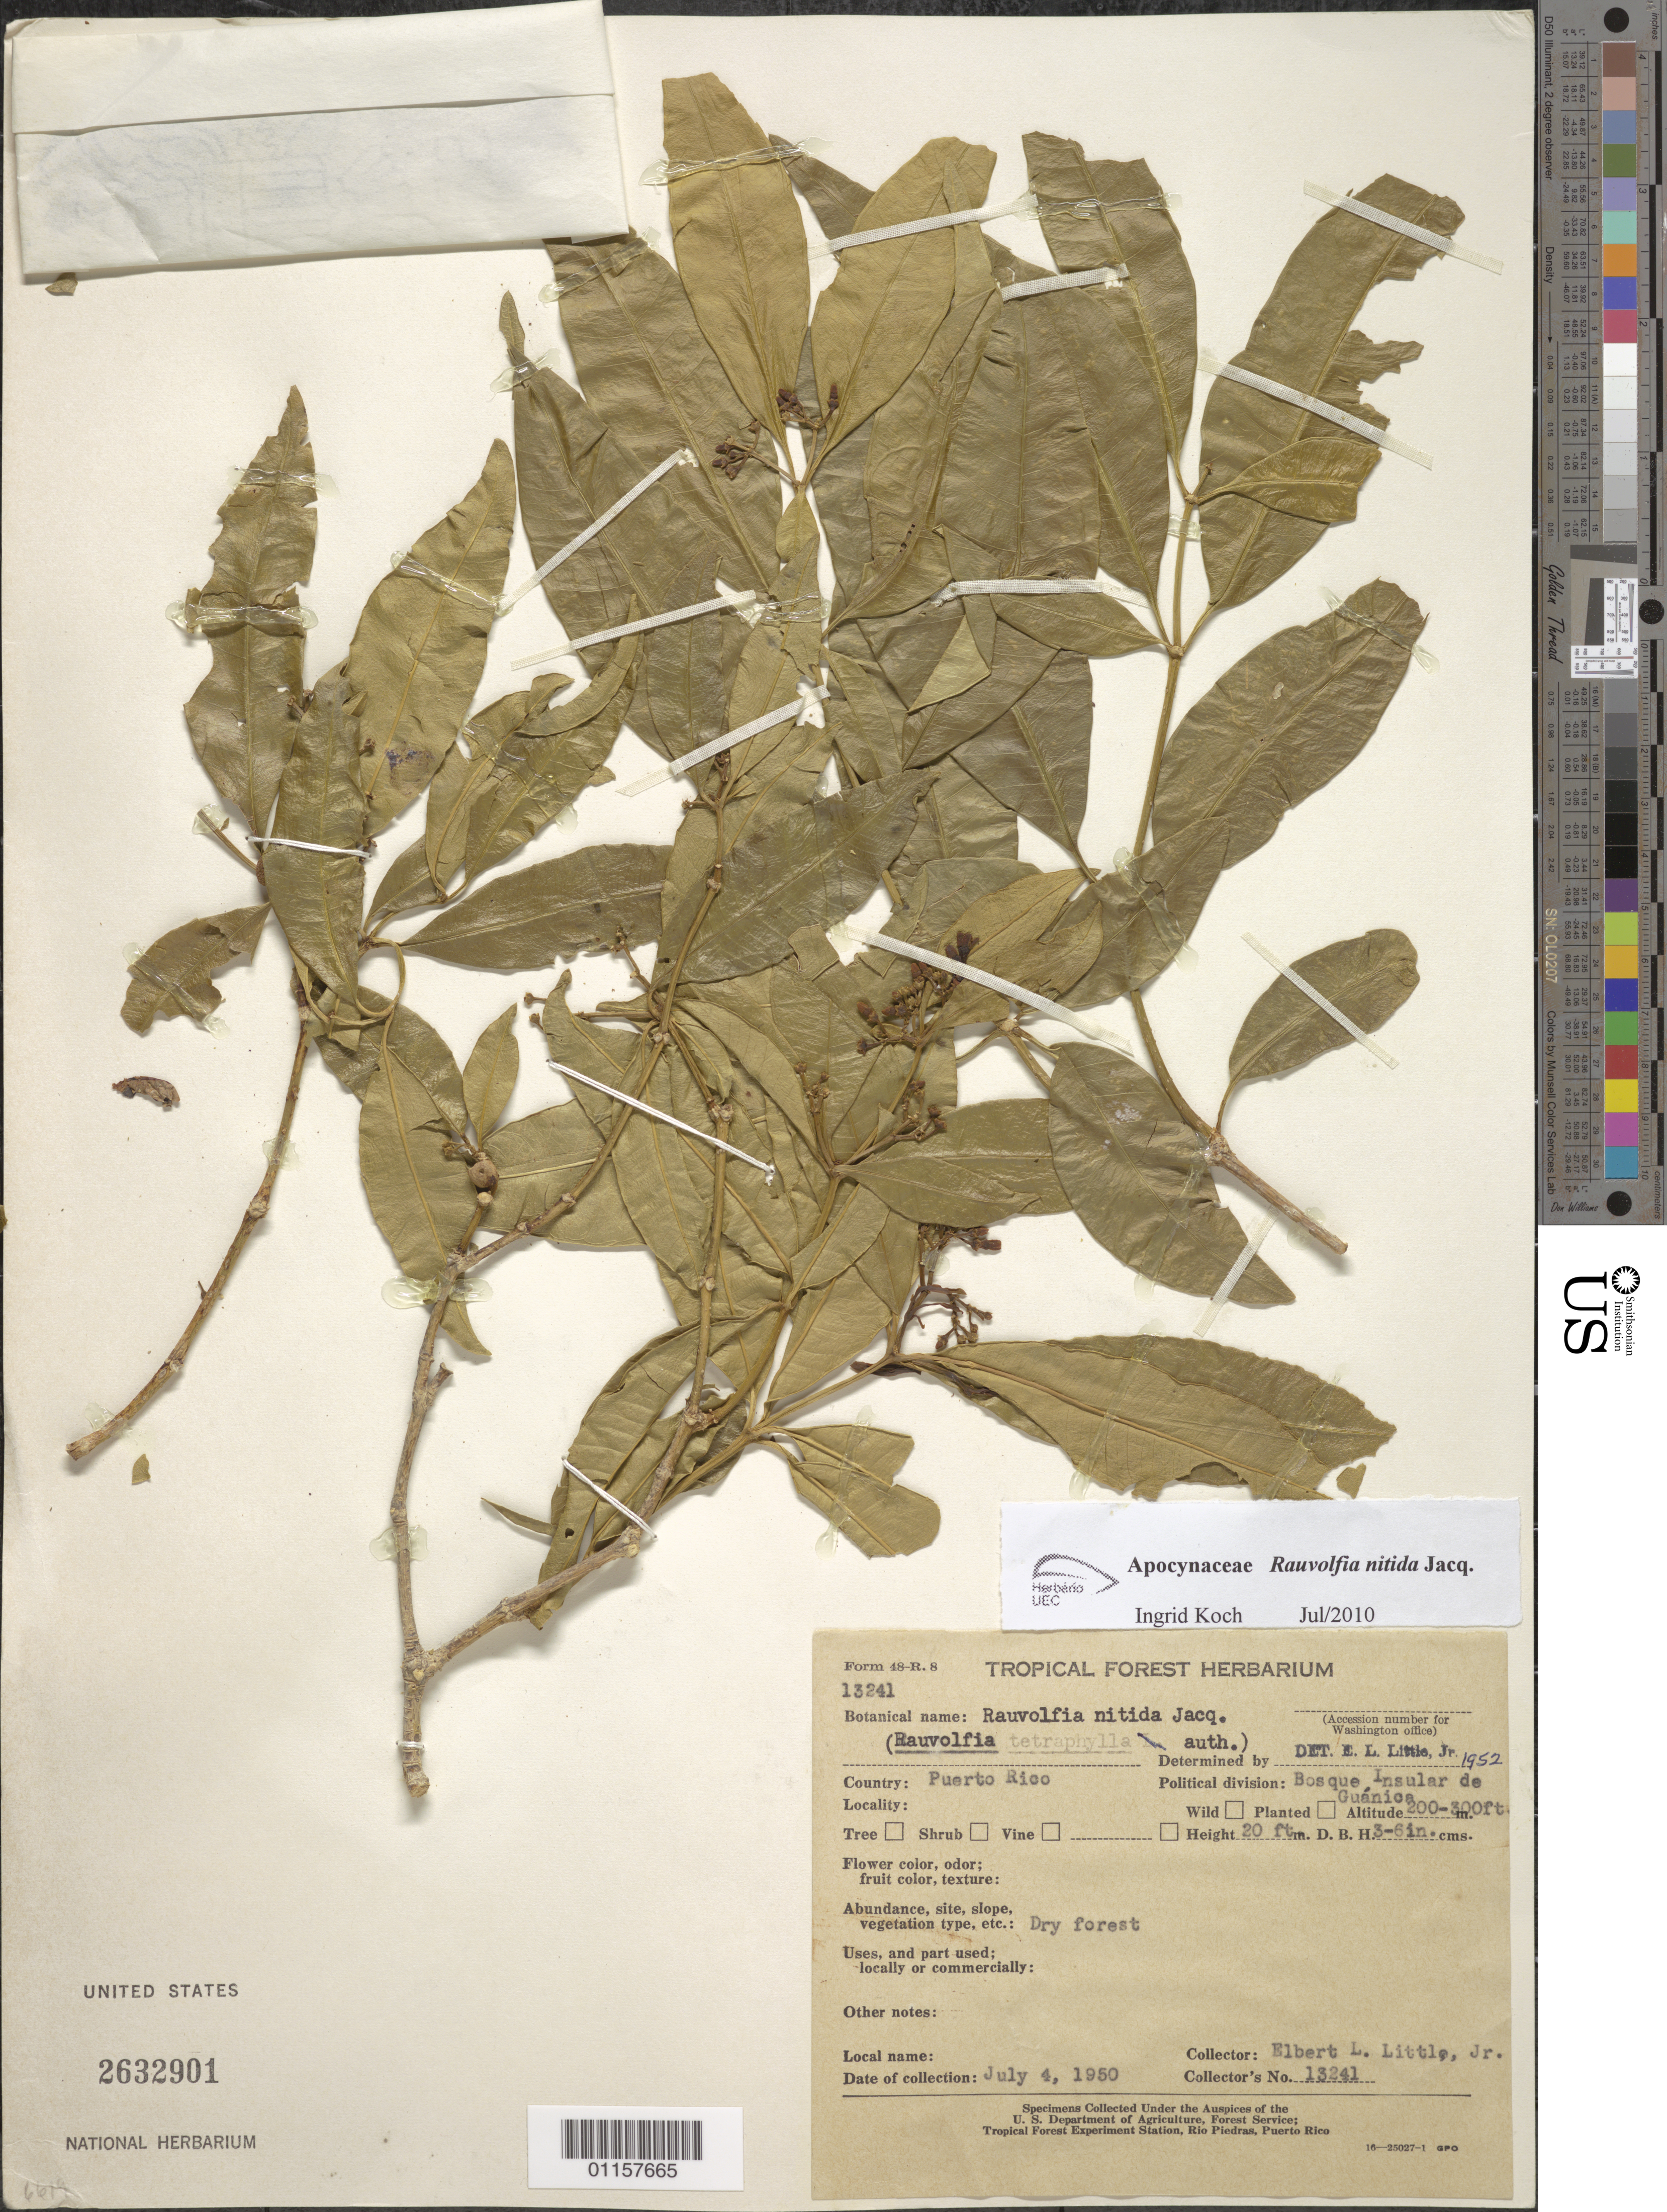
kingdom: Plantae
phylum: Tracheophyta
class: Magnoliopsida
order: Gentianales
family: Apocynaceae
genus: Rauvolfia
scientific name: Rauvolfia nitida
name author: Jacq.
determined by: Koch, I.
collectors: E. L. Little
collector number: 13241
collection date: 1950-07-04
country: Puerto Rico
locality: Bosque Insular de Guánica.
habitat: Dry forest.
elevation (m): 61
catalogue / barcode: US 2632901